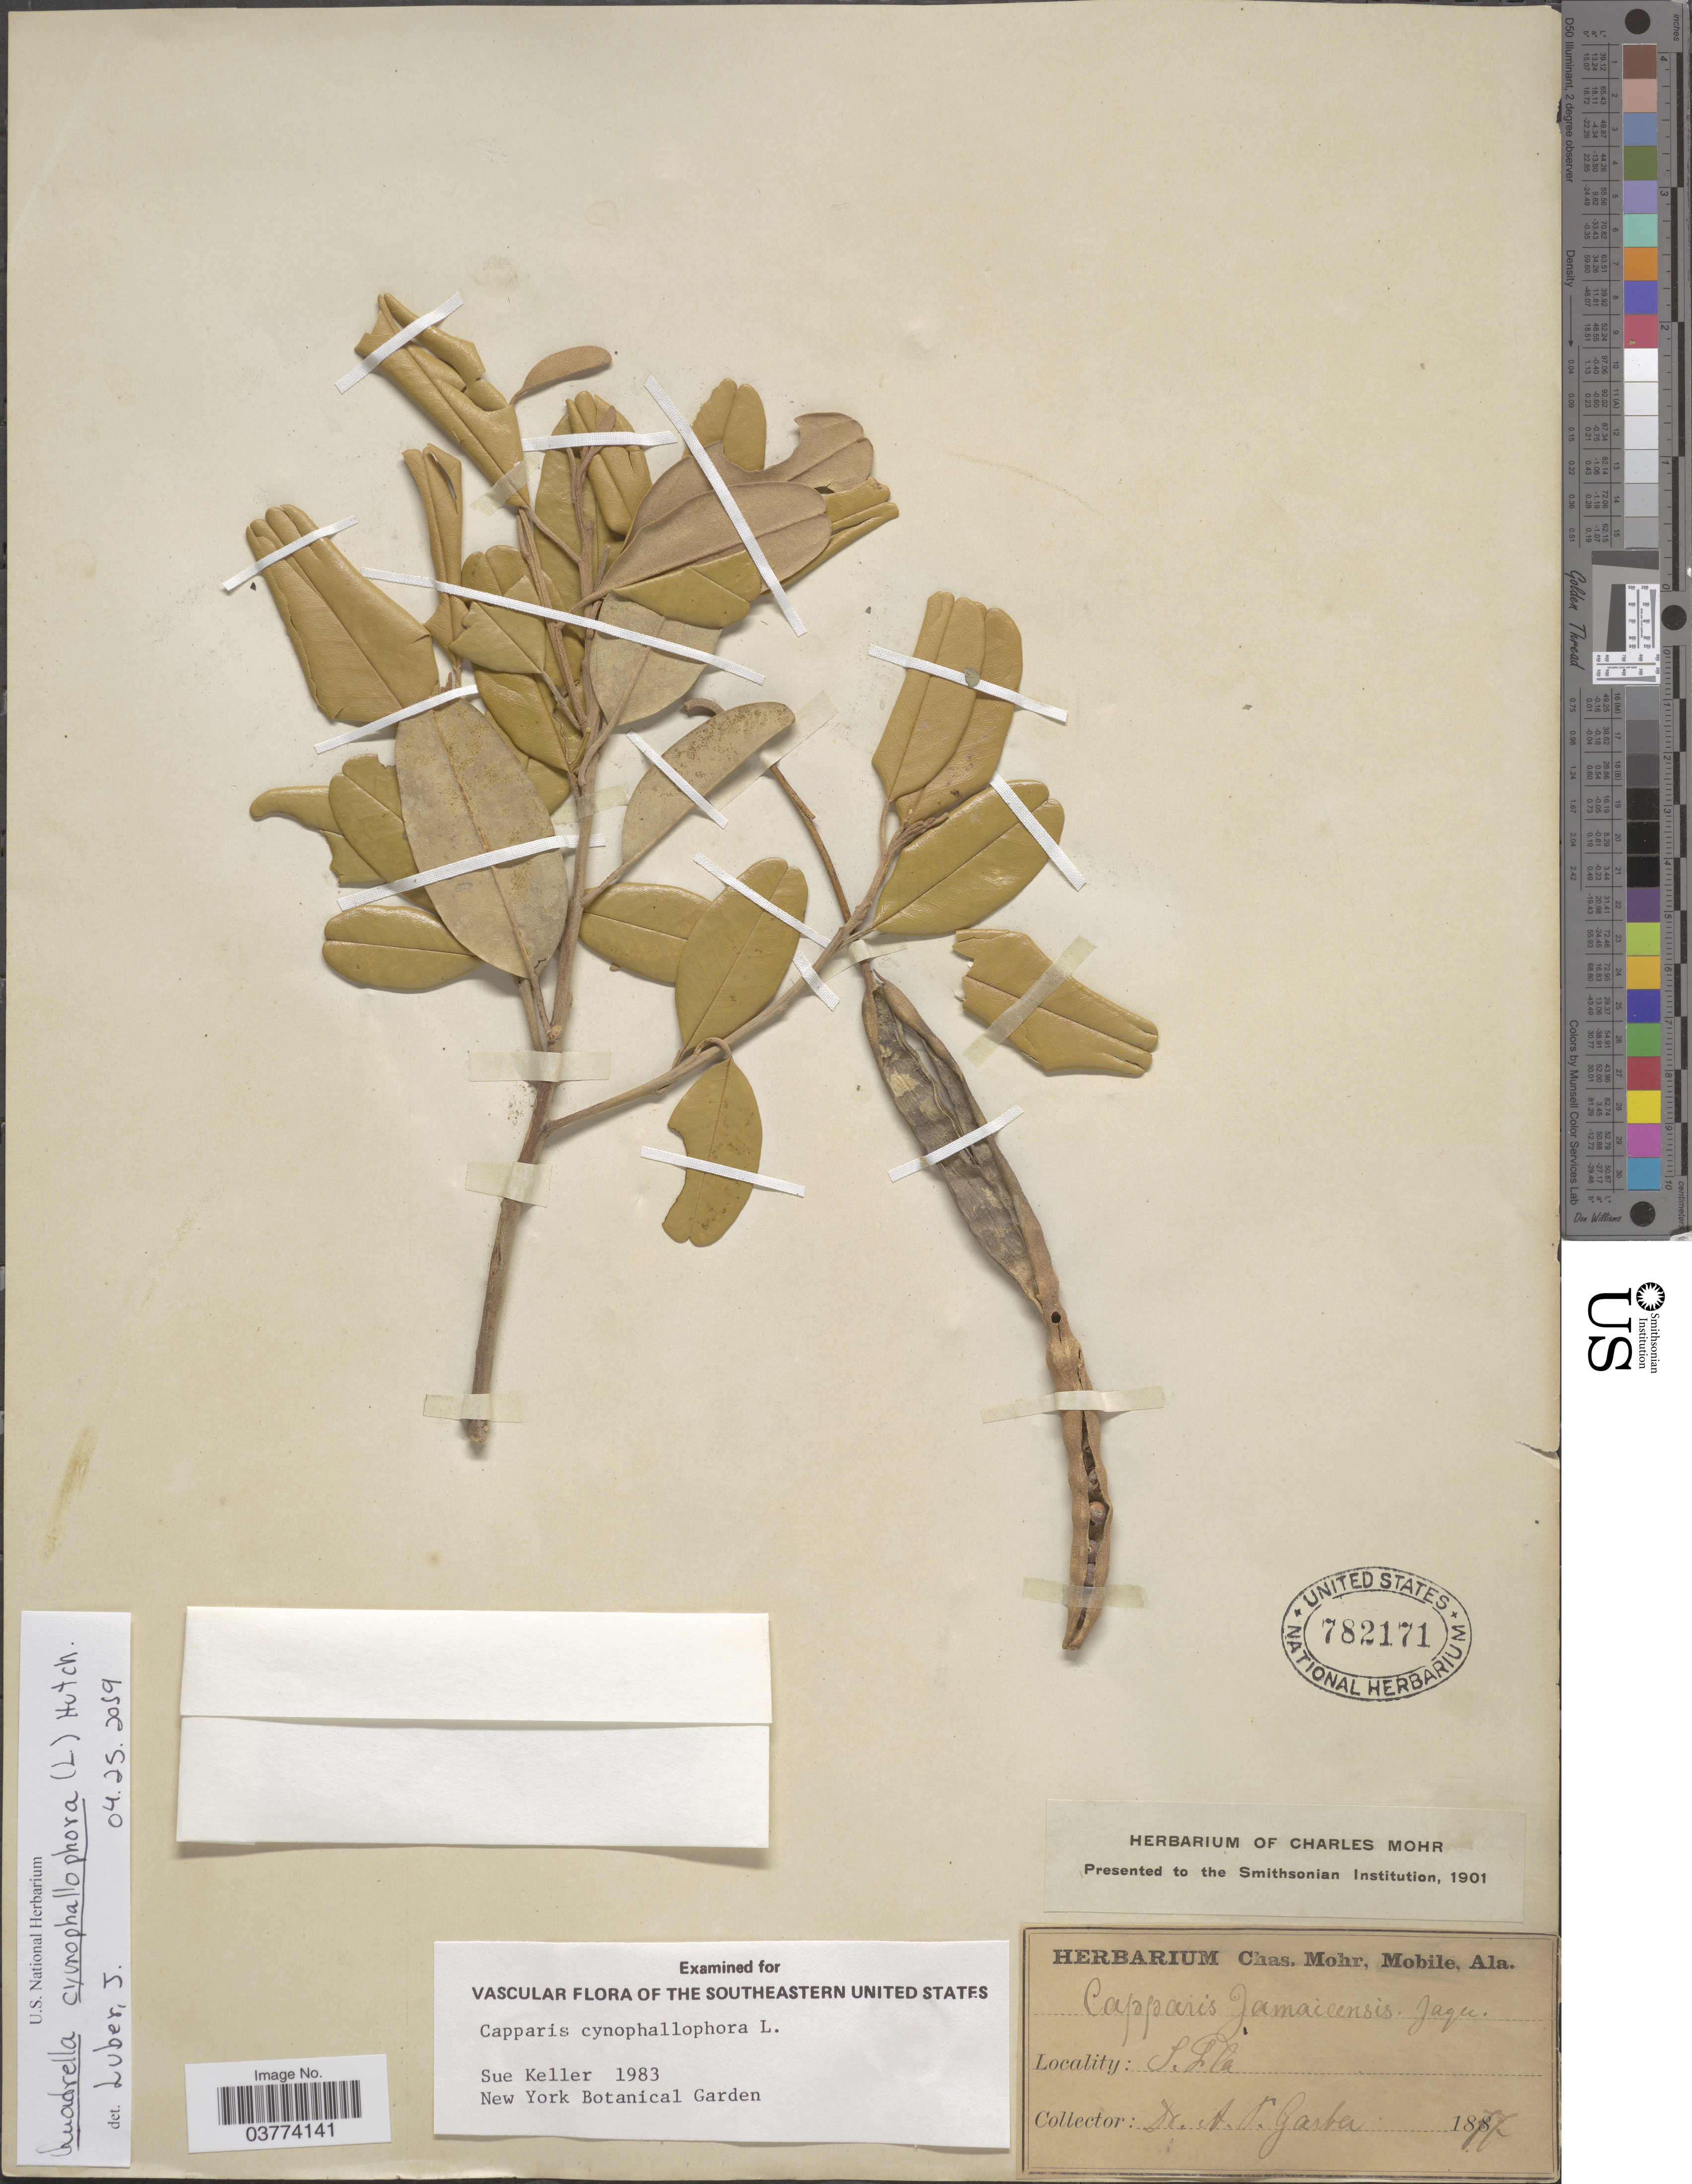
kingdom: Plantae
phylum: Tracheophyta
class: Magnoliopsida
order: Brassicales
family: Capparaceae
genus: Quadrella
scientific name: Quadrella cynophallophora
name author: (L.) Hutch.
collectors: A. P. Garber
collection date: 1877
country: United States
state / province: Florida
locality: S. Fla.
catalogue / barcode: US 782171